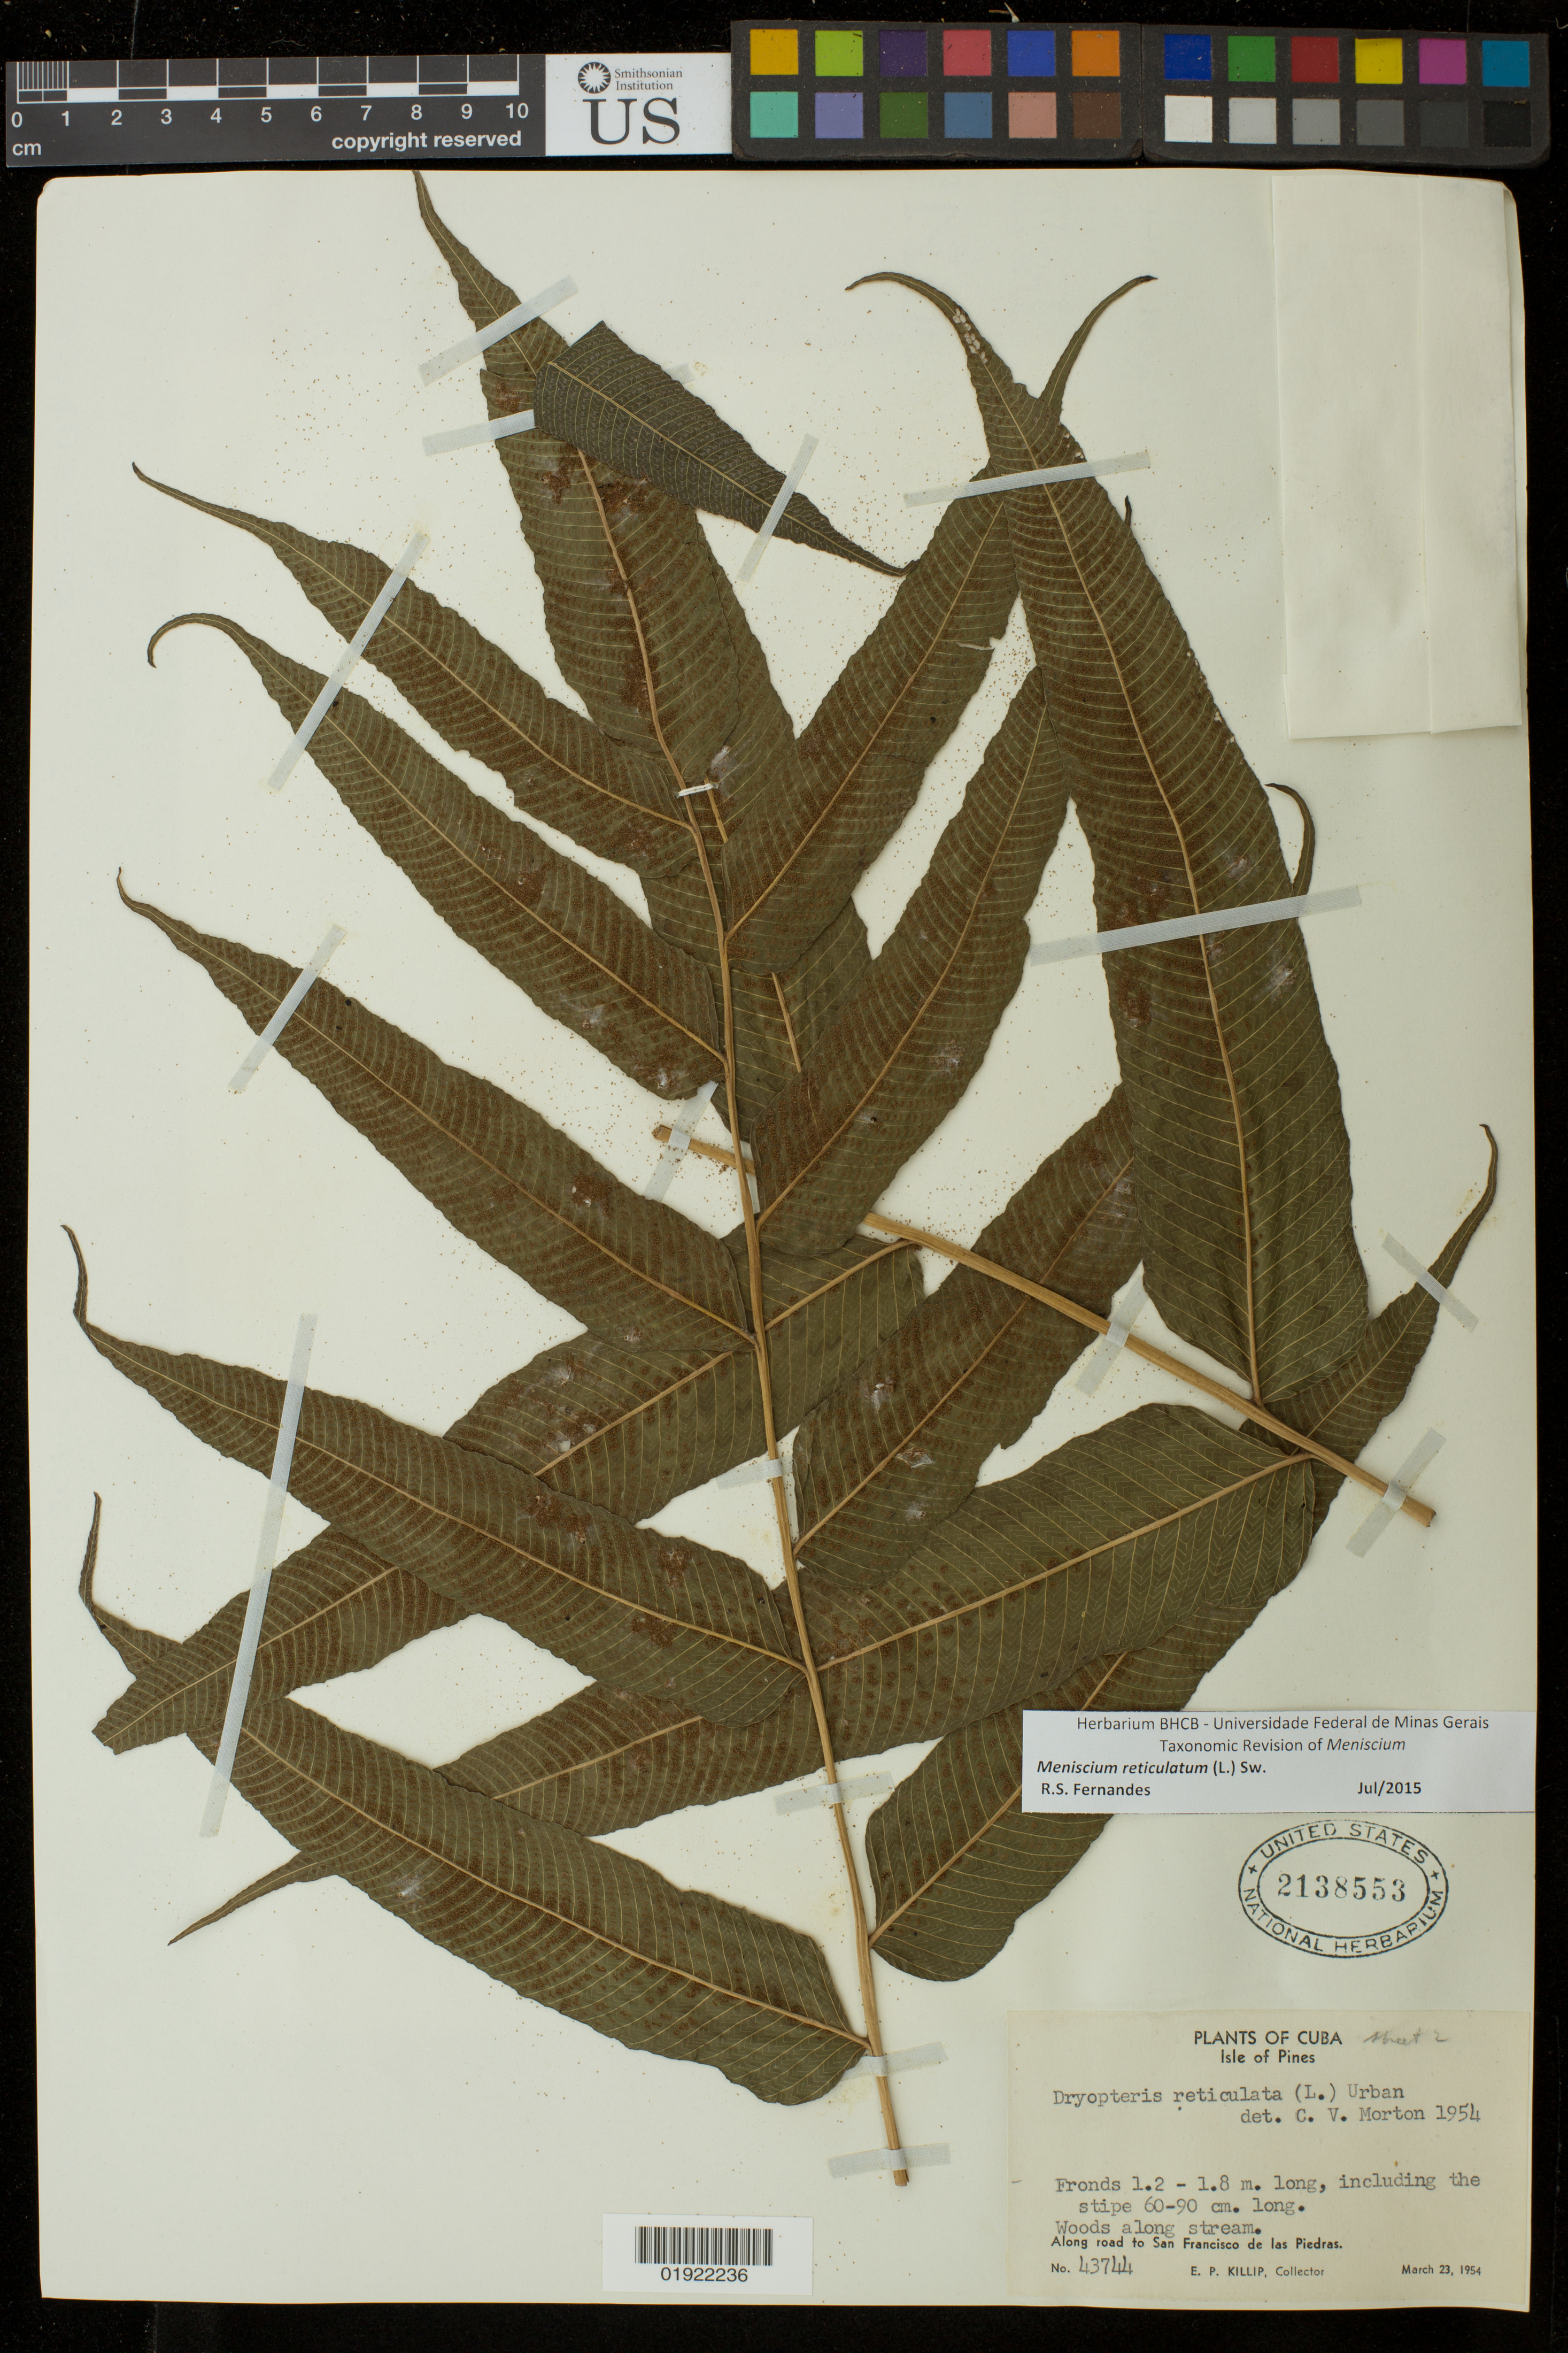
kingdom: Plantae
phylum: Tracheophyta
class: Polypodiopsida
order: Polypodiales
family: Thelypteridaceae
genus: Meniscium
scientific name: Meniscium reticulatum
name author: (L.) Sw.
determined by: Fernandes, R. S.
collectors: E. P. Killip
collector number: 43744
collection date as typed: March 23, 1954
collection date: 1954-03-23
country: Cuba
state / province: Isla de La Juventud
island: Isla de la Juventud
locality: along road to San Francisco de las Piedras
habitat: woods along stream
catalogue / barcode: US 2138553